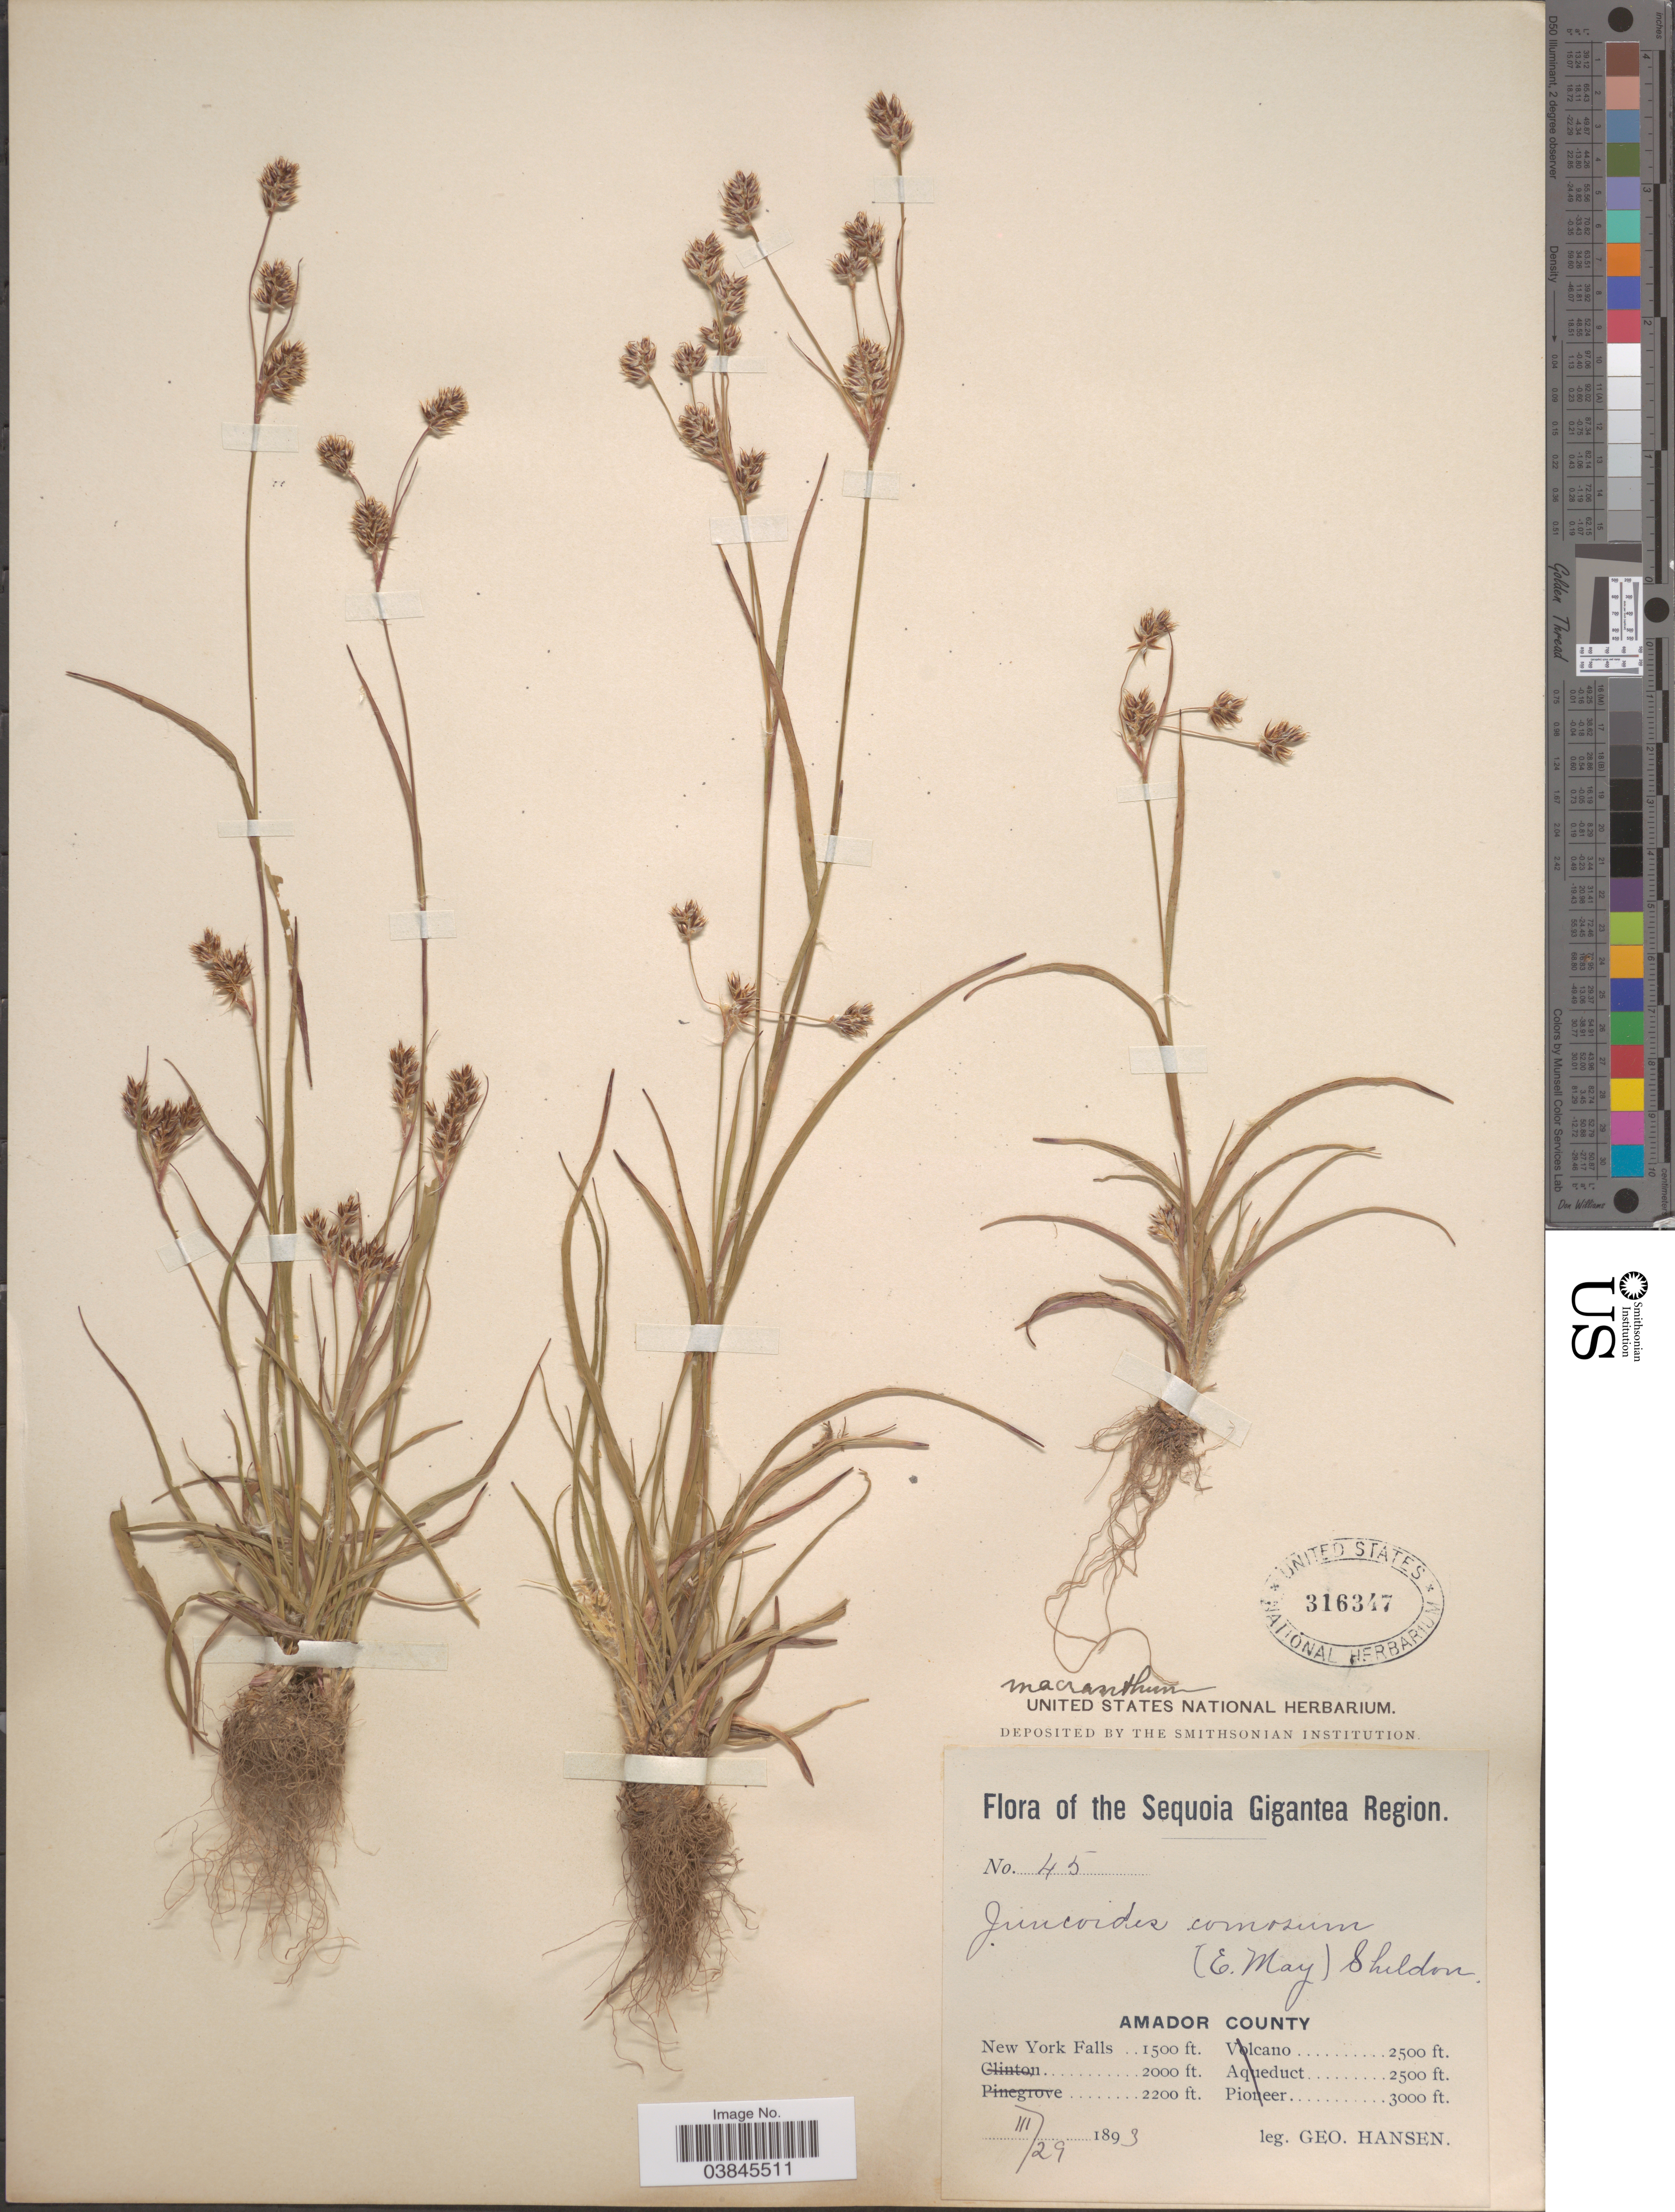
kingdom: Plantae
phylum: Tracheophyta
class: Liliopsida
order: Poales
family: Juncaceae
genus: Luzula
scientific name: Luzula campestris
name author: (L.) DC.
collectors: G. Hansen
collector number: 45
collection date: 1893-03-29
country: United States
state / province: California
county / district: Amador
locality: Sequoia Gigantea Region. Amador County. New York Falls.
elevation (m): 457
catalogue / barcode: US 316347